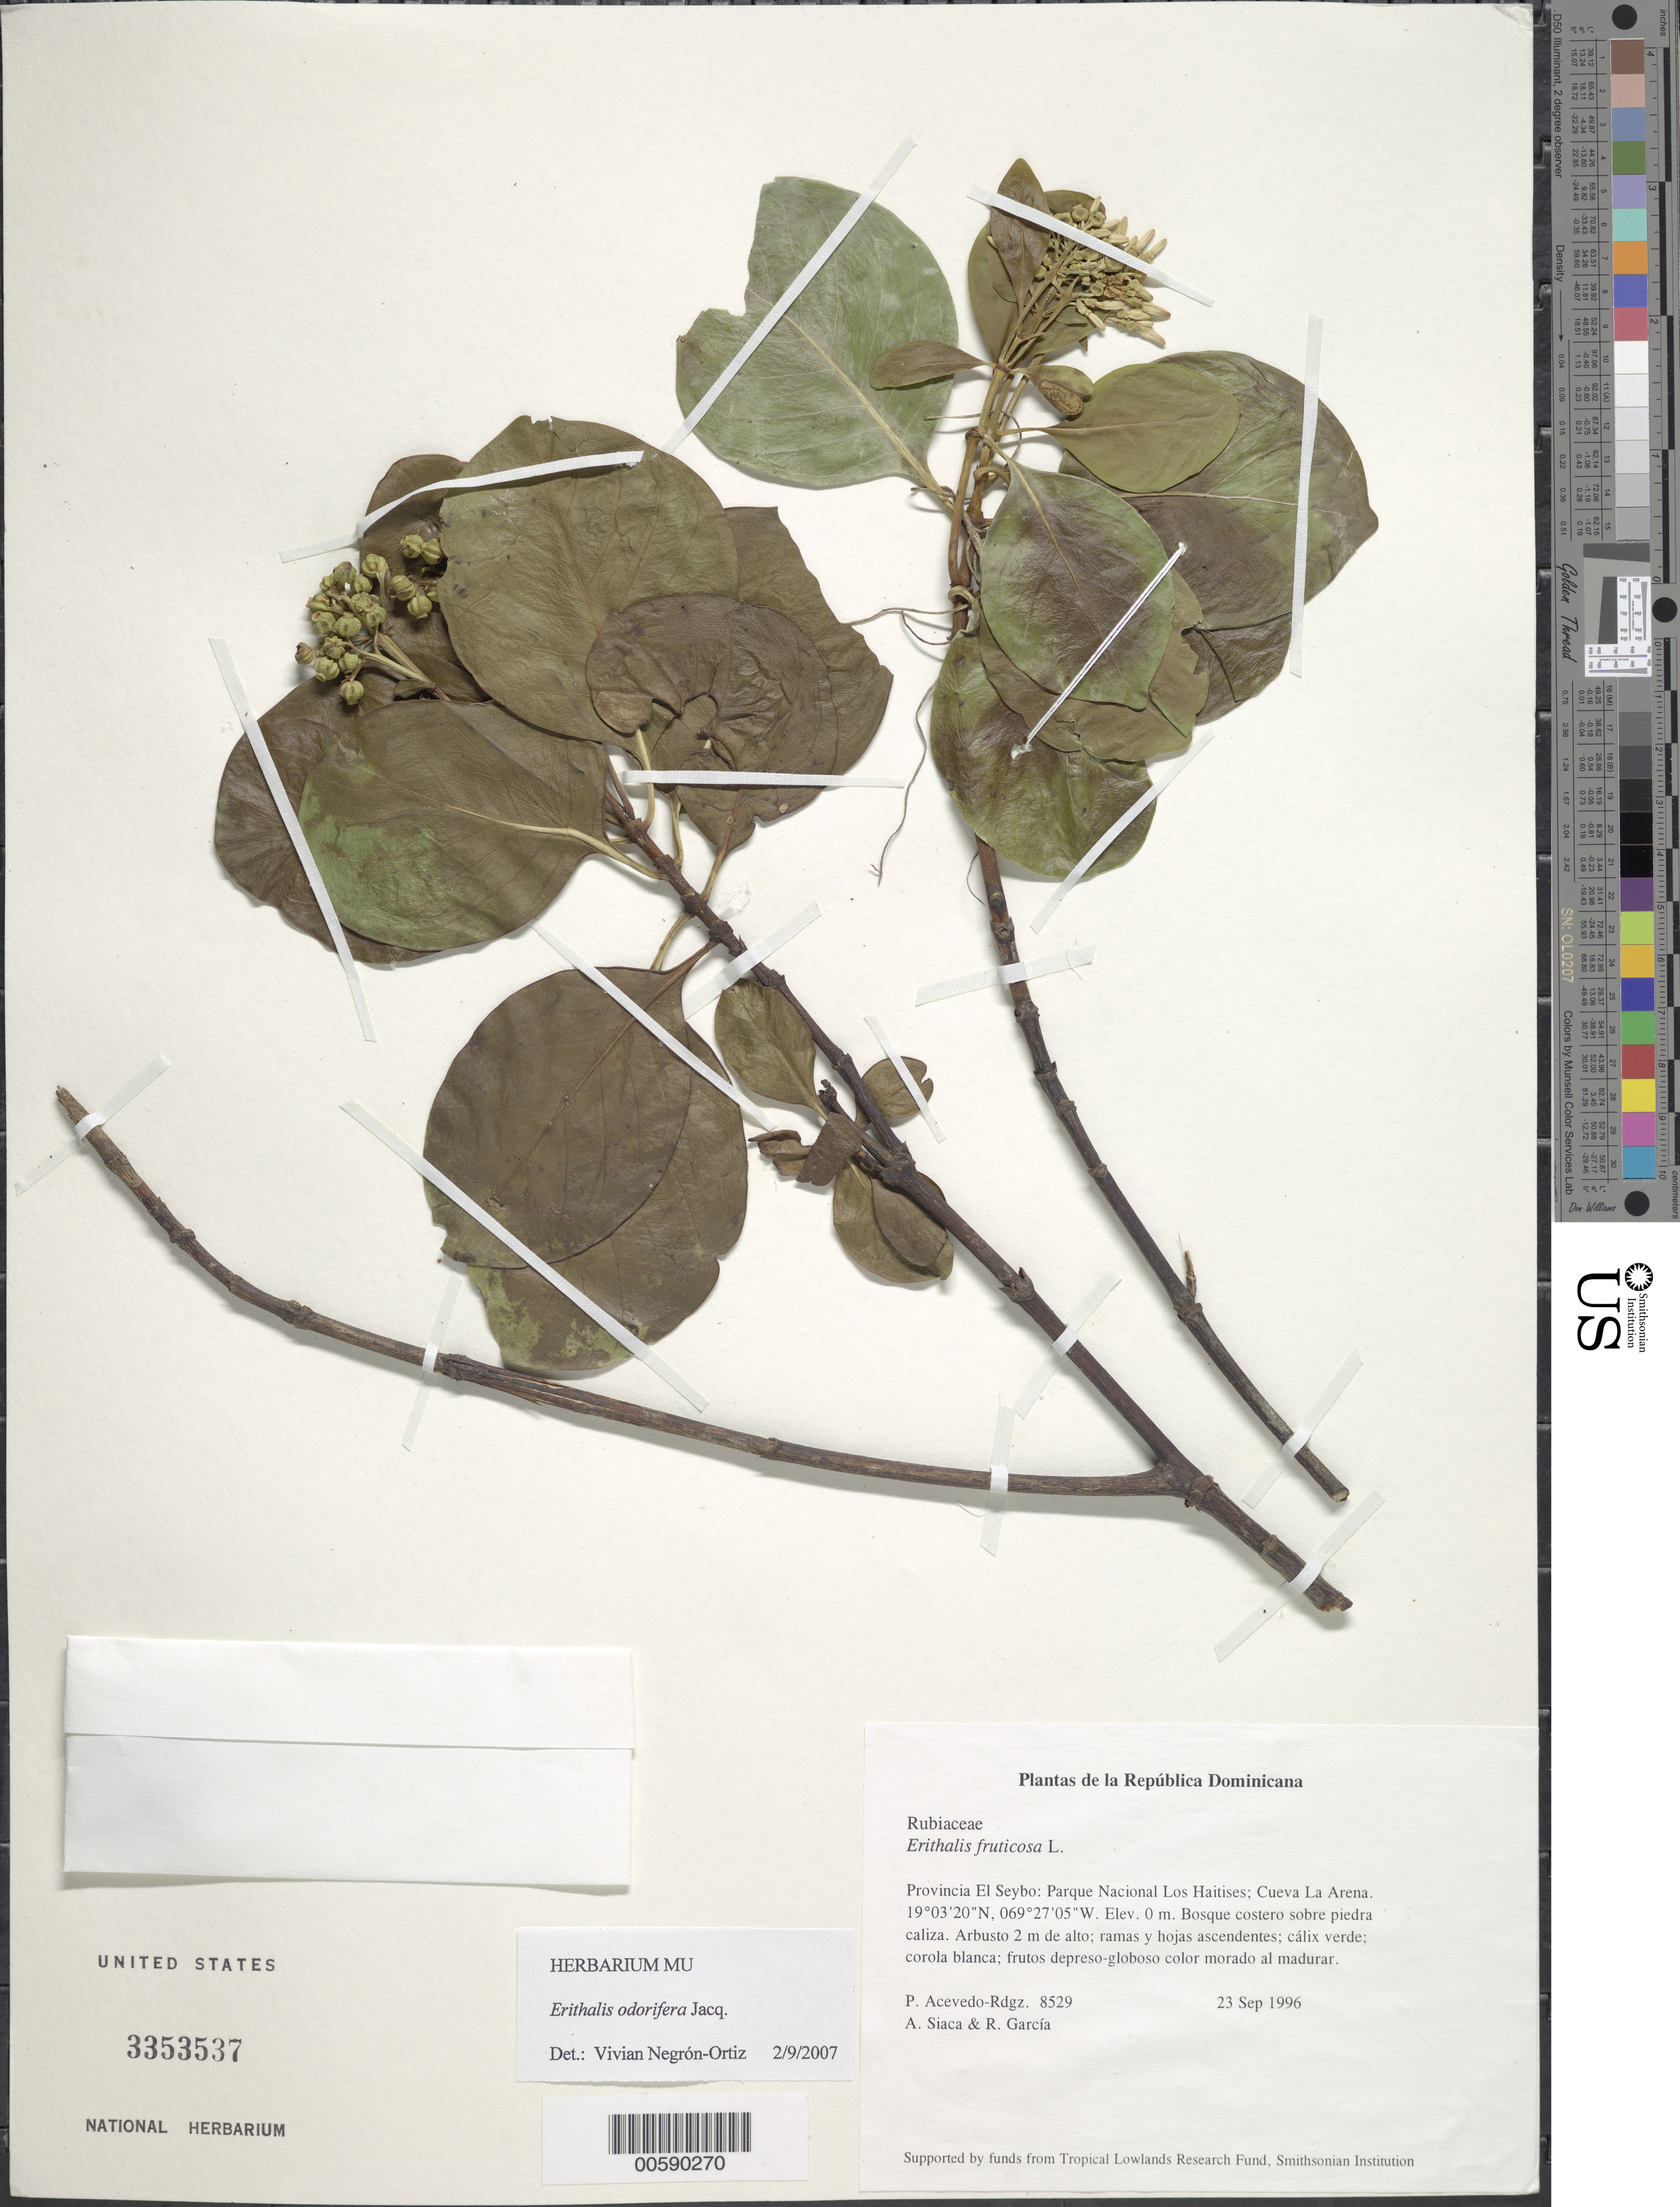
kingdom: Plantae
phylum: Tracheophyta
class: Magnoliopsida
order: Gentianales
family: Rubiaceae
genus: Erithalis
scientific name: Erithalis fruticosa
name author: L.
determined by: Negrón-Ortiz, V.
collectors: P. Acevedo-Rodr., A. Siaca & R. G. García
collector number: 8529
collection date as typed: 23 Sep 1996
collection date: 1996-09-23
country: Dominican Republic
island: Hispaniola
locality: Provincia El Seibo: Parque Nacional Los Haitises; Cueva La Arena.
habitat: Bosque costero sobre piedra caliza.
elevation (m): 0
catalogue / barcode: US 3353537